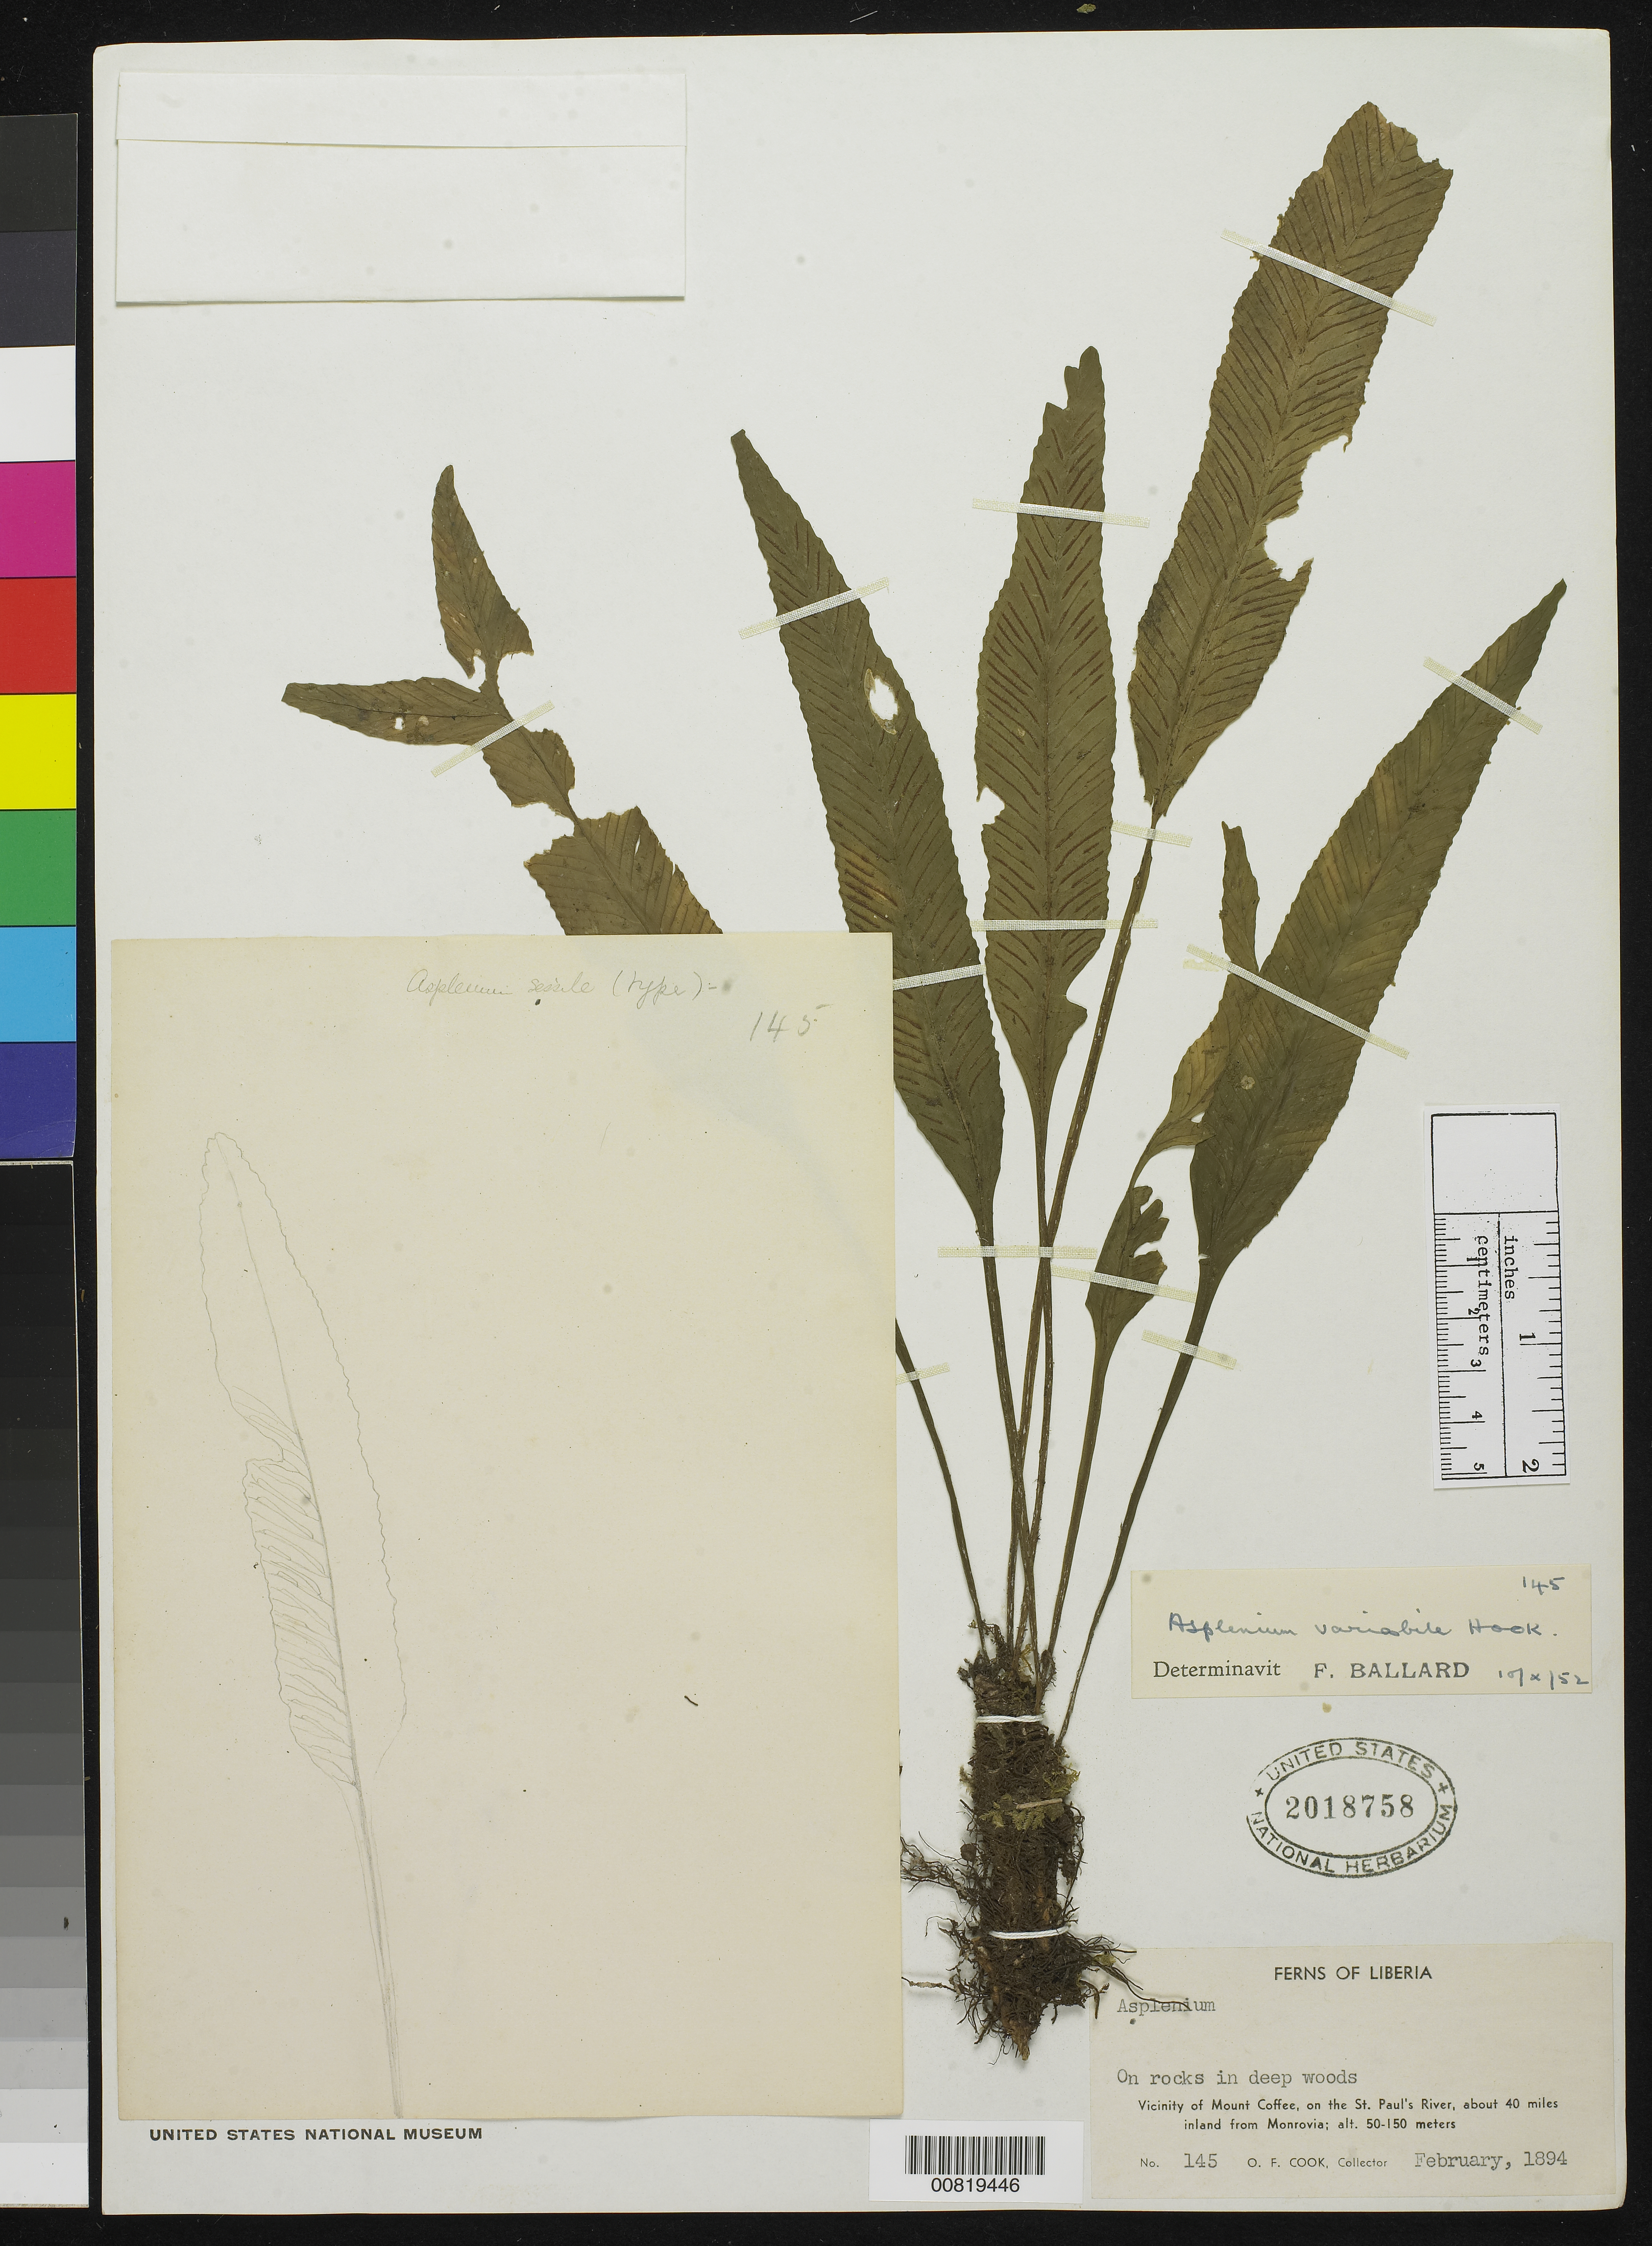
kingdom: Plantae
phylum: Tracheophyta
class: Polypodiopsida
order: Polypodiales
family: Aspleniaceae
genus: Asplenium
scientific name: Asplenium variabile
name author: Hook.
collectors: O. F. Cook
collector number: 145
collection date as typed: Feb 1894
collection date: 1894-02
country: Liberia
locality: Vicinity of Mt. Coffee, on the St. Paul's River, about 40 miles inland from Monrovia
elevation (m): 50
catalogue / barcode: US 2018758